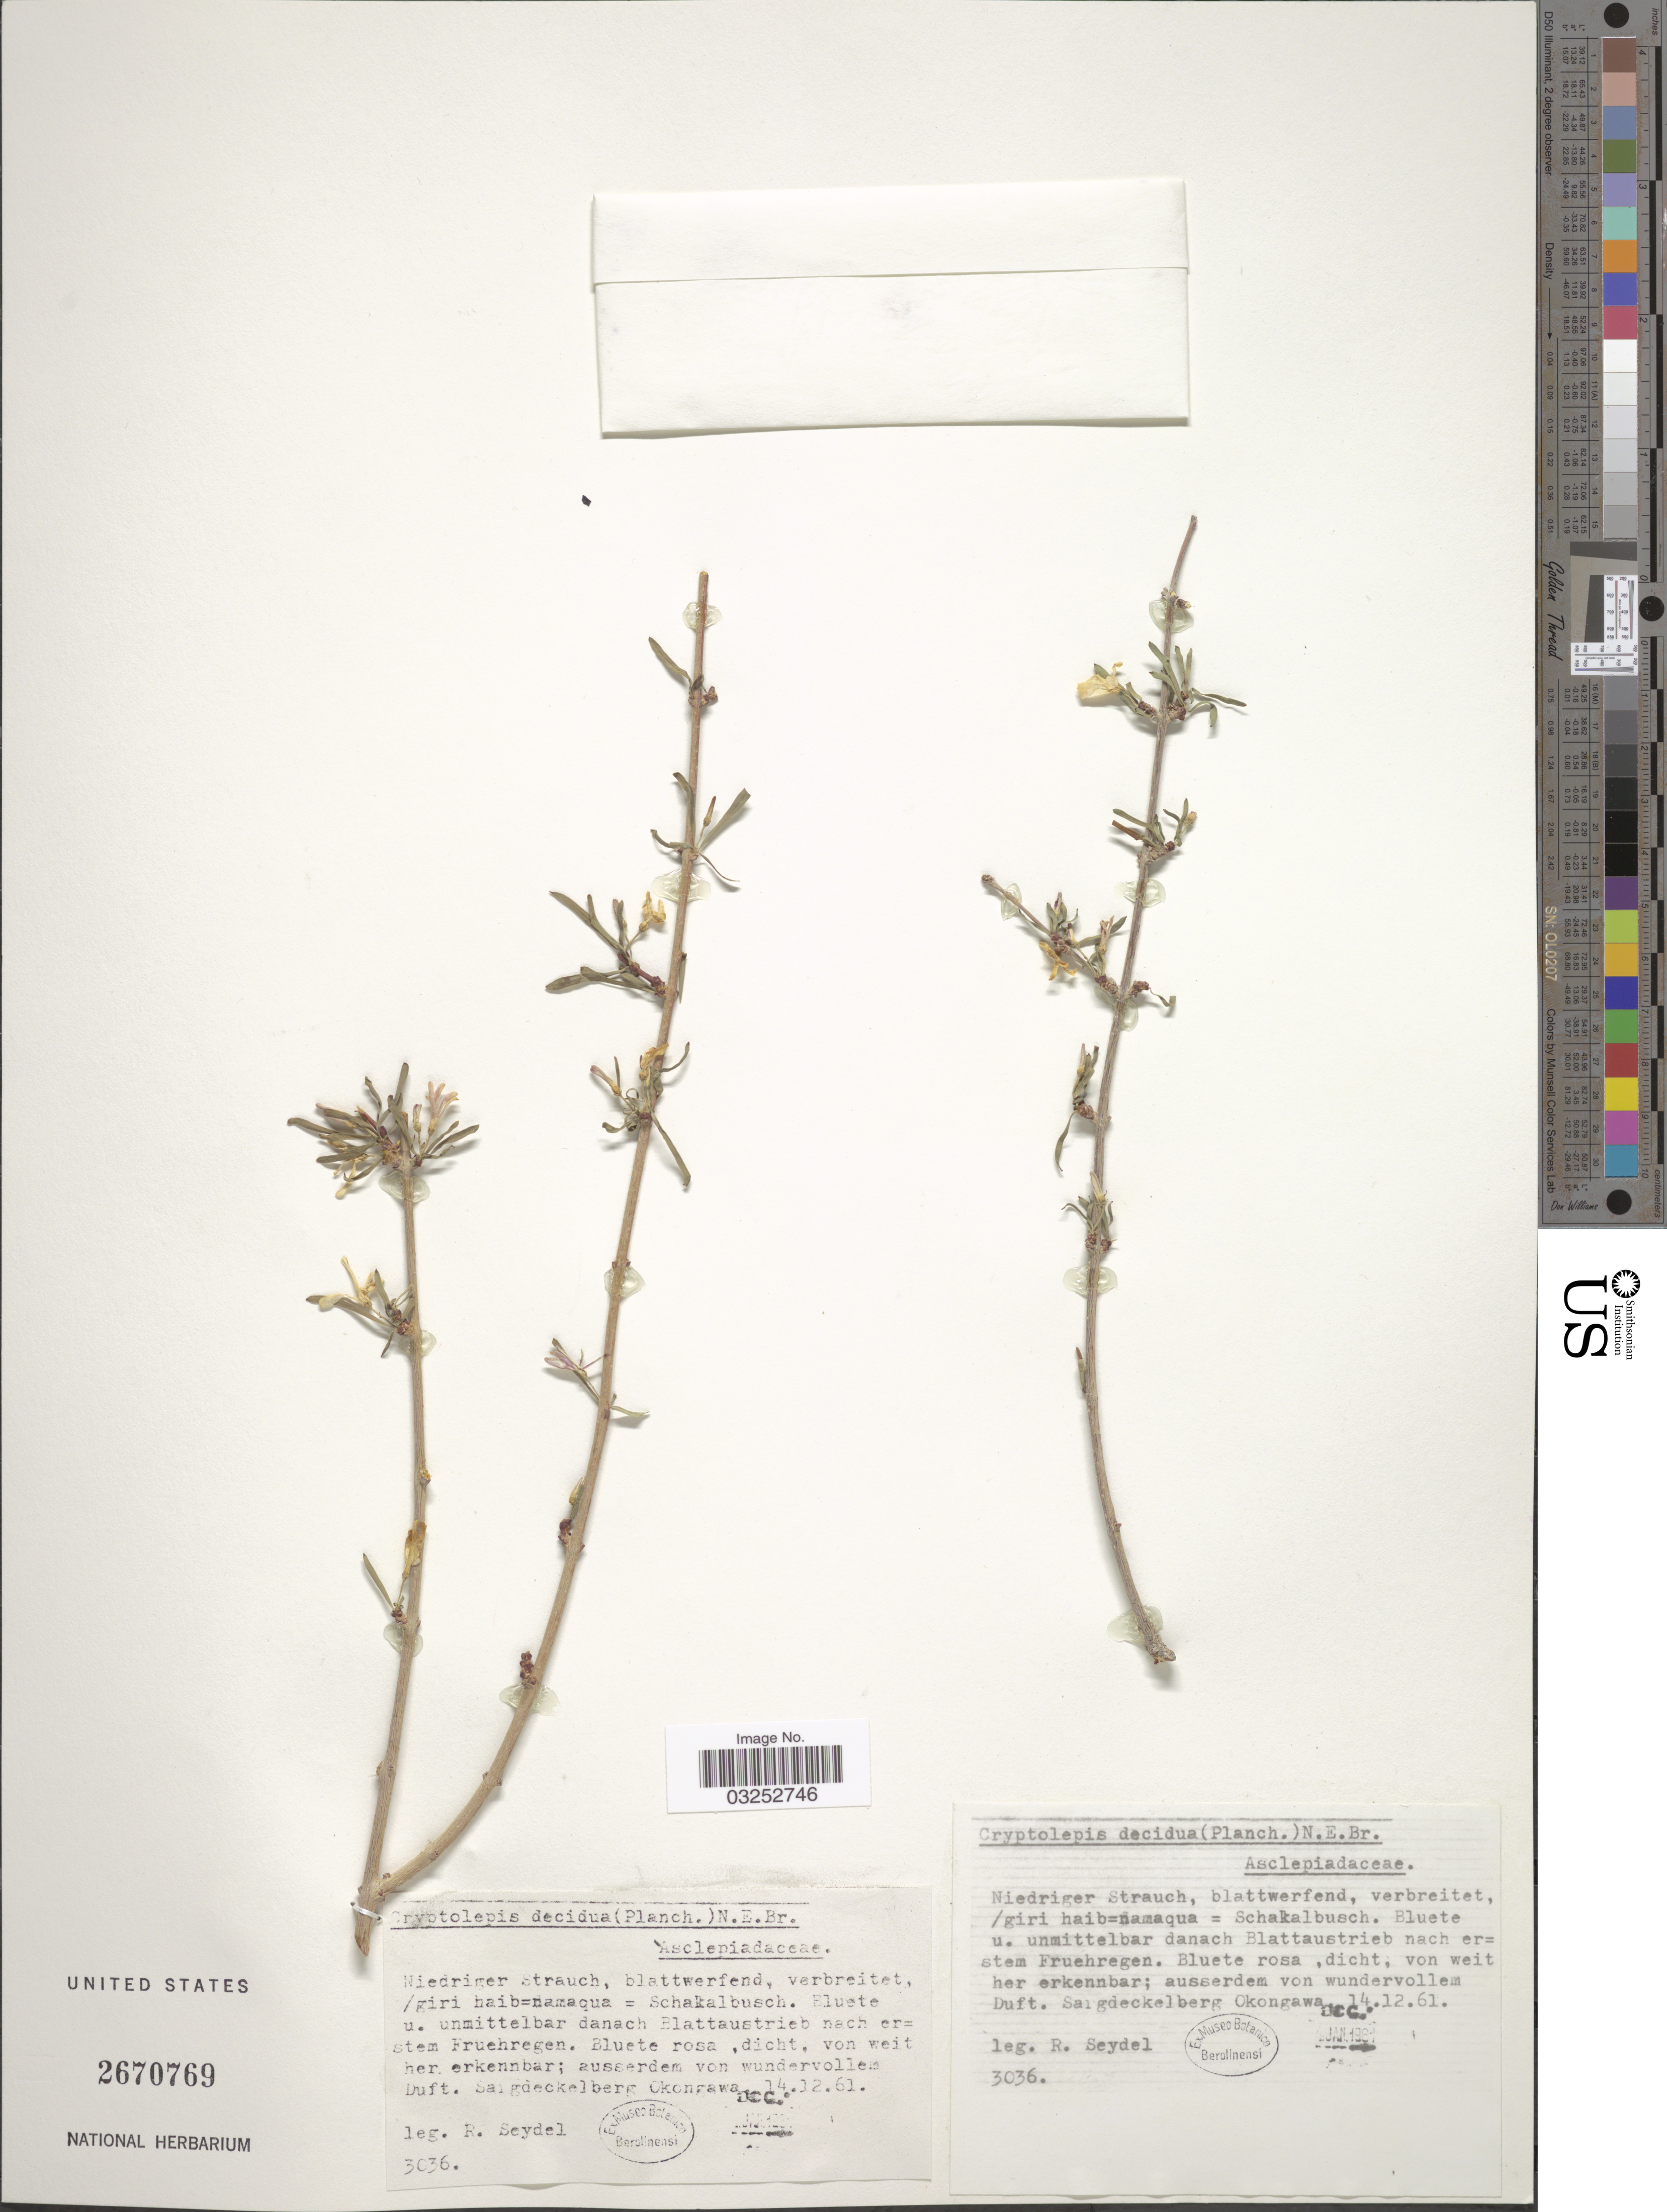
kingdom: Plantae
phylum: Tracheophyta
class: Magnoliopsida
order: Gentianales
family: Apocynaceae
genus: Cryptolepis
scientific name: Cryptolepis decidua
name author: (Planch. ex Benth.) N.E. Br.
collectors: R. Seydel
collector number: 3036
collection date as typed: Transcribed d/m/y: 14/12/61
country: Namibia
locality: Duft. Sargdeckelberg Okongawa.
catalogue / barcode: US 2670769